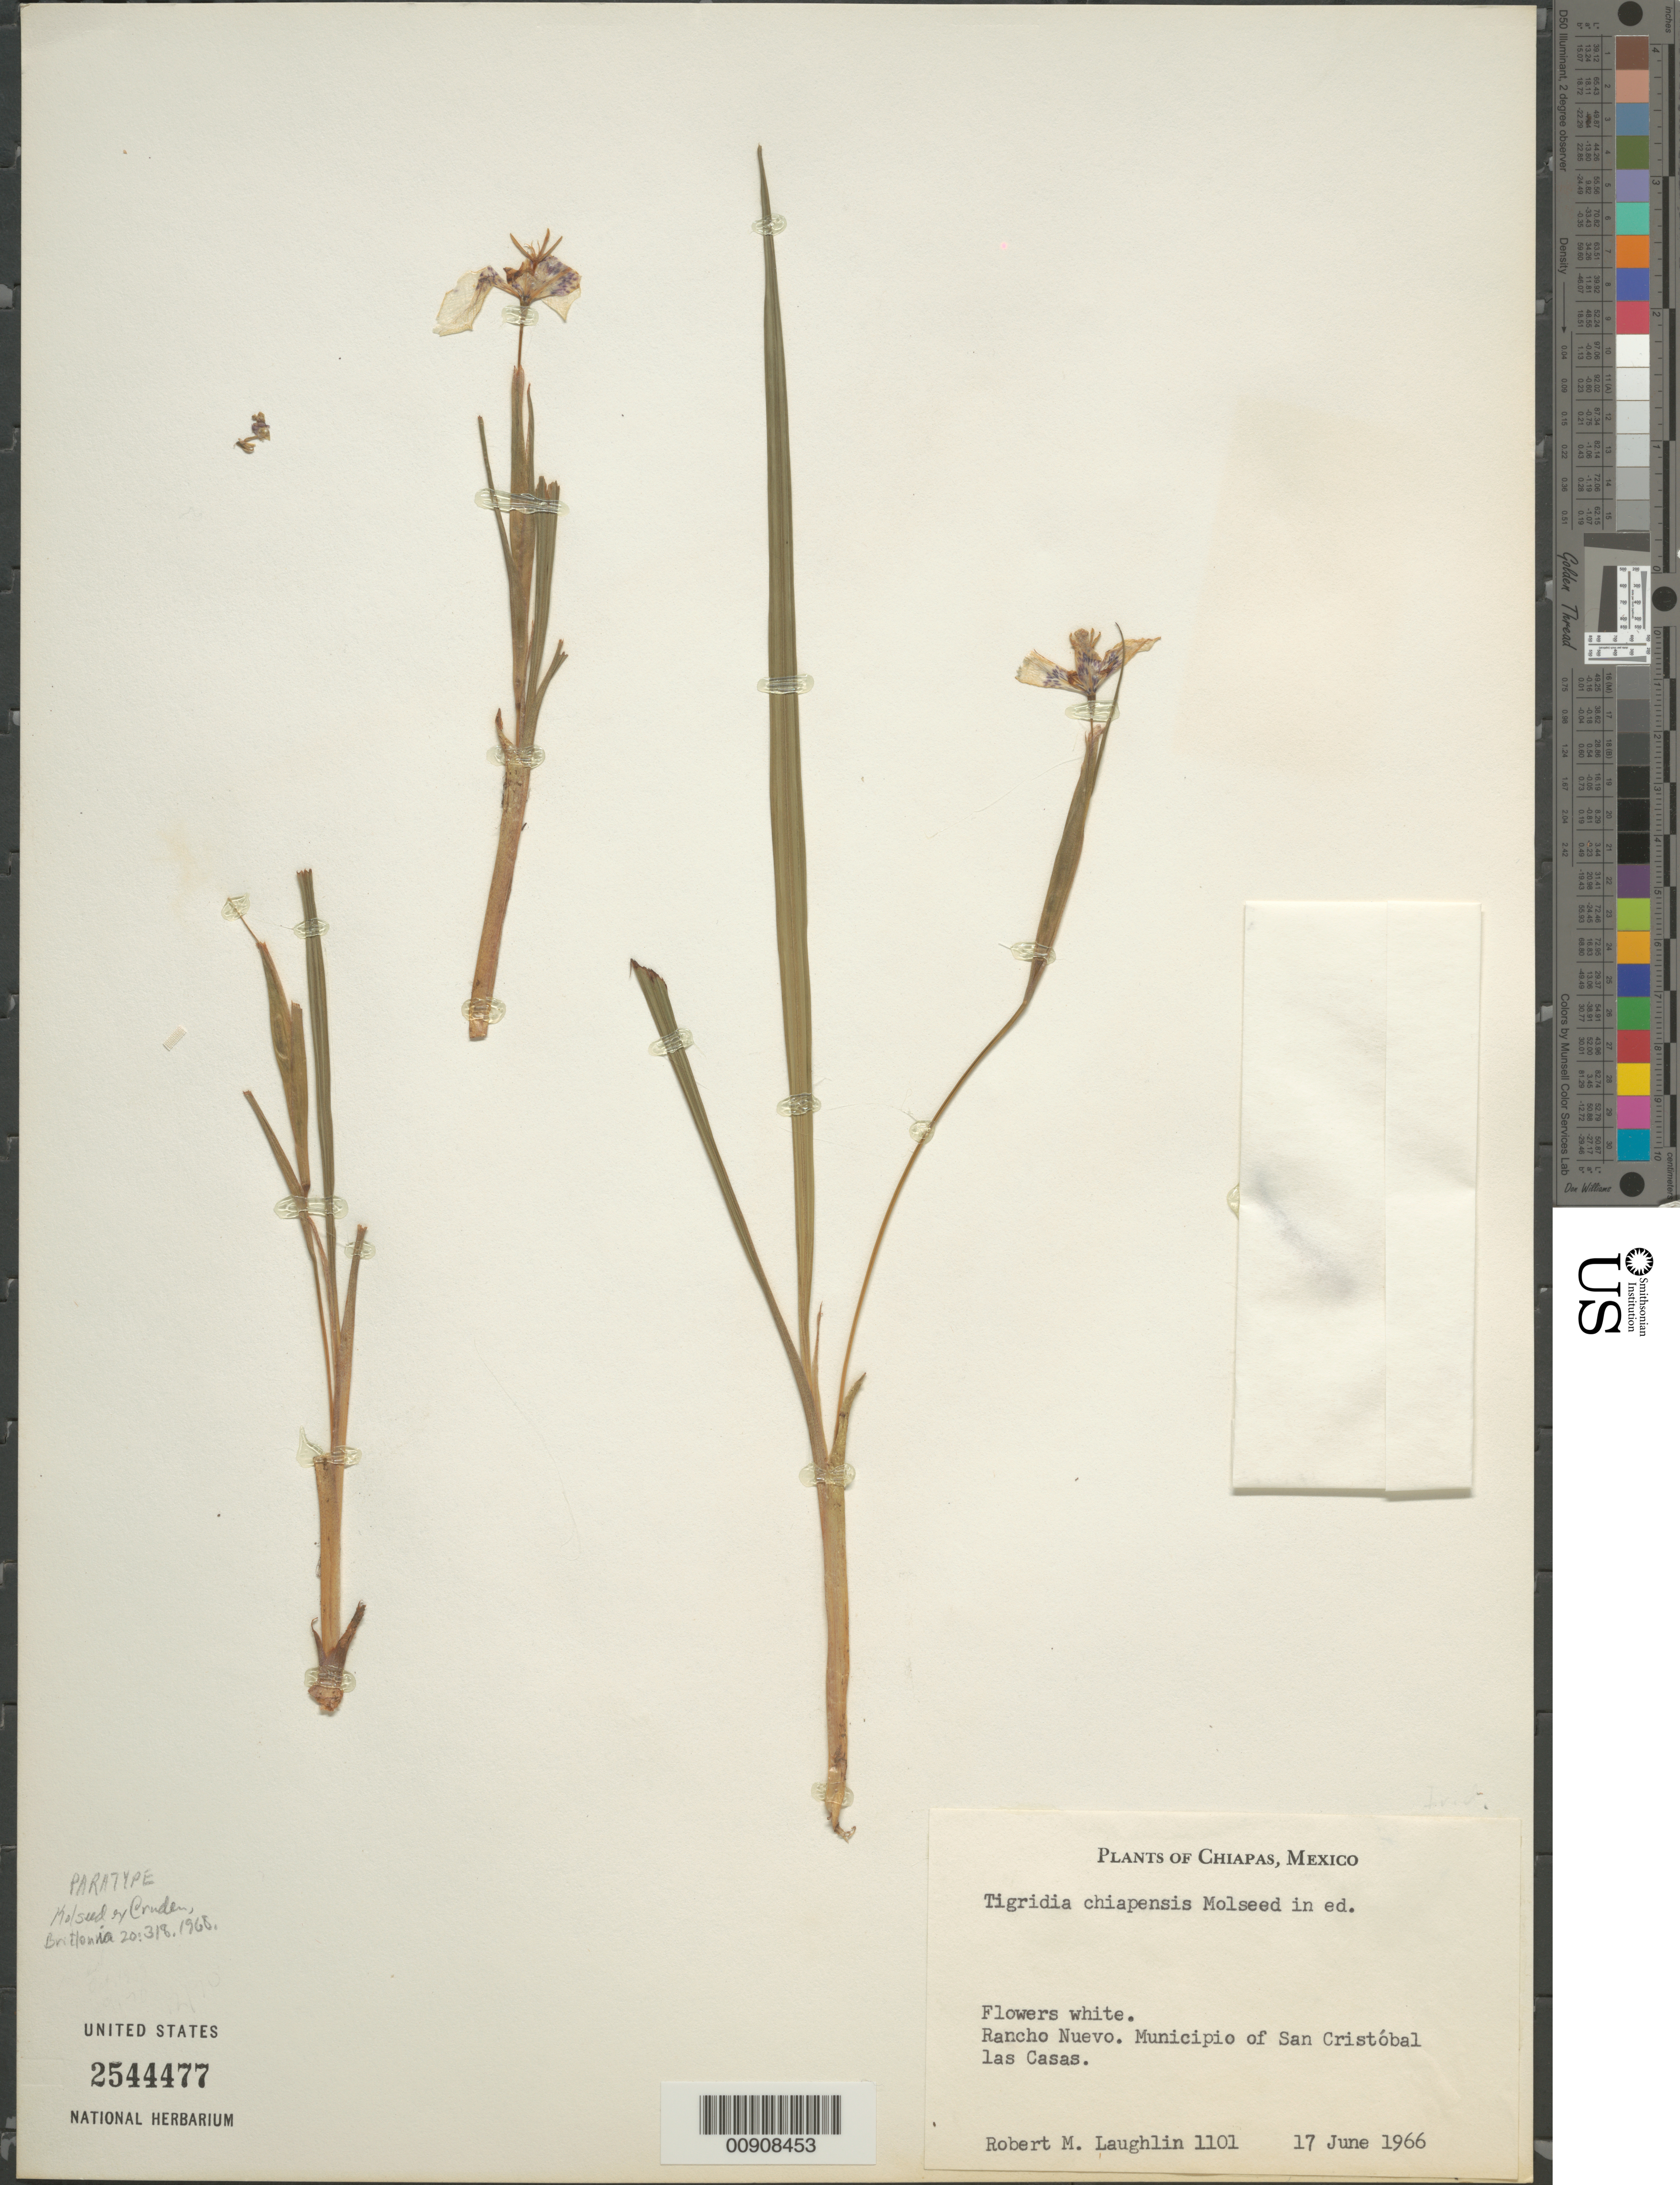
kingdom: Plantae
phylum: Tracheophyta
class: Liliopsida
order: Asparagales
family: Iridaceae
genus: Tigridia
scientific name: Tigridia chiapensis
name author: Molseed ex Cruden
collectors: R. M. Laughlin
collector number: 1101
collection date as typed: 17 Jun 1966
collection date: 1966-06-17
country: Mexico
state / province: Chiapas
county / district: San Cristóbal de las Casas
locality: Rancho Nuevo. Municipio of San Cristóbal las Casas, Chiapas.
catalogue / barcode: US 2544477